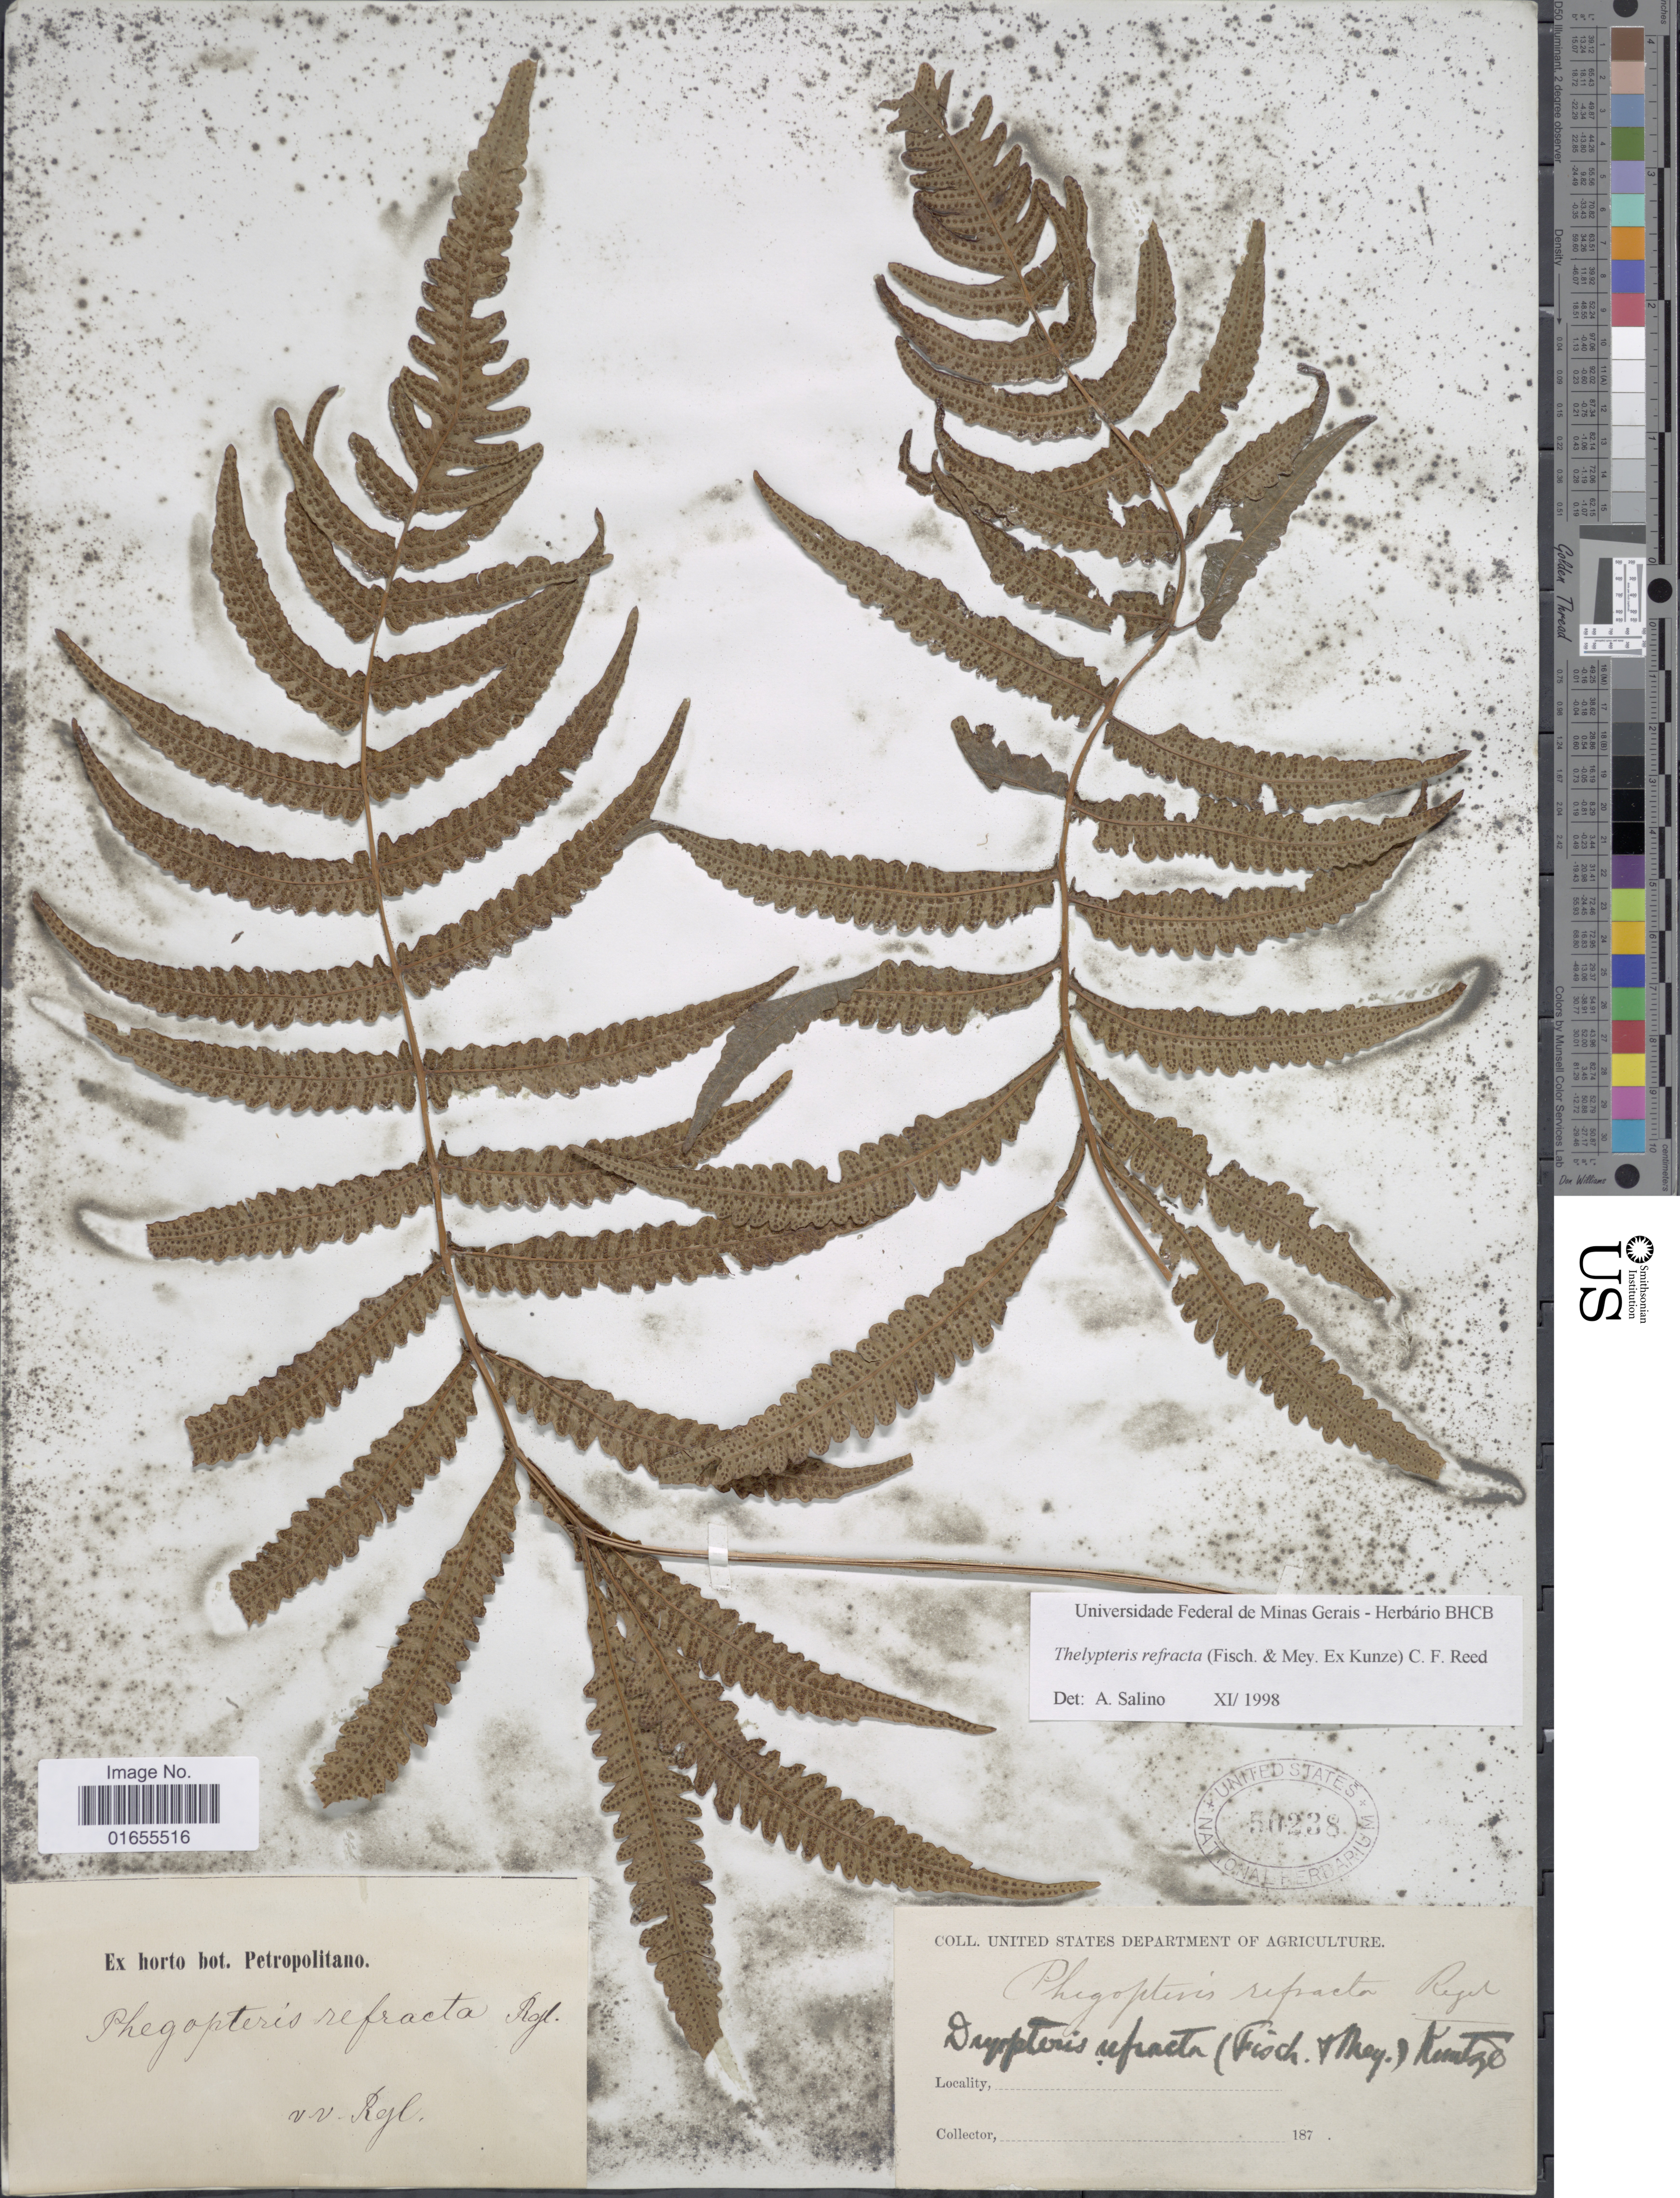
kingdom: Plantae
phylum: Tracheophyta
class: Polypodiopsida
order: Polypodiales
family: Thelypteridaceae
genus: Goniopteris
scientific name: Goniopteris refracta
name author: (Fisch. & C.A. Mey.) J. Sm.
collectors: V. Rejl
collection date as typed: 187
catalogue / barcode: US 50238